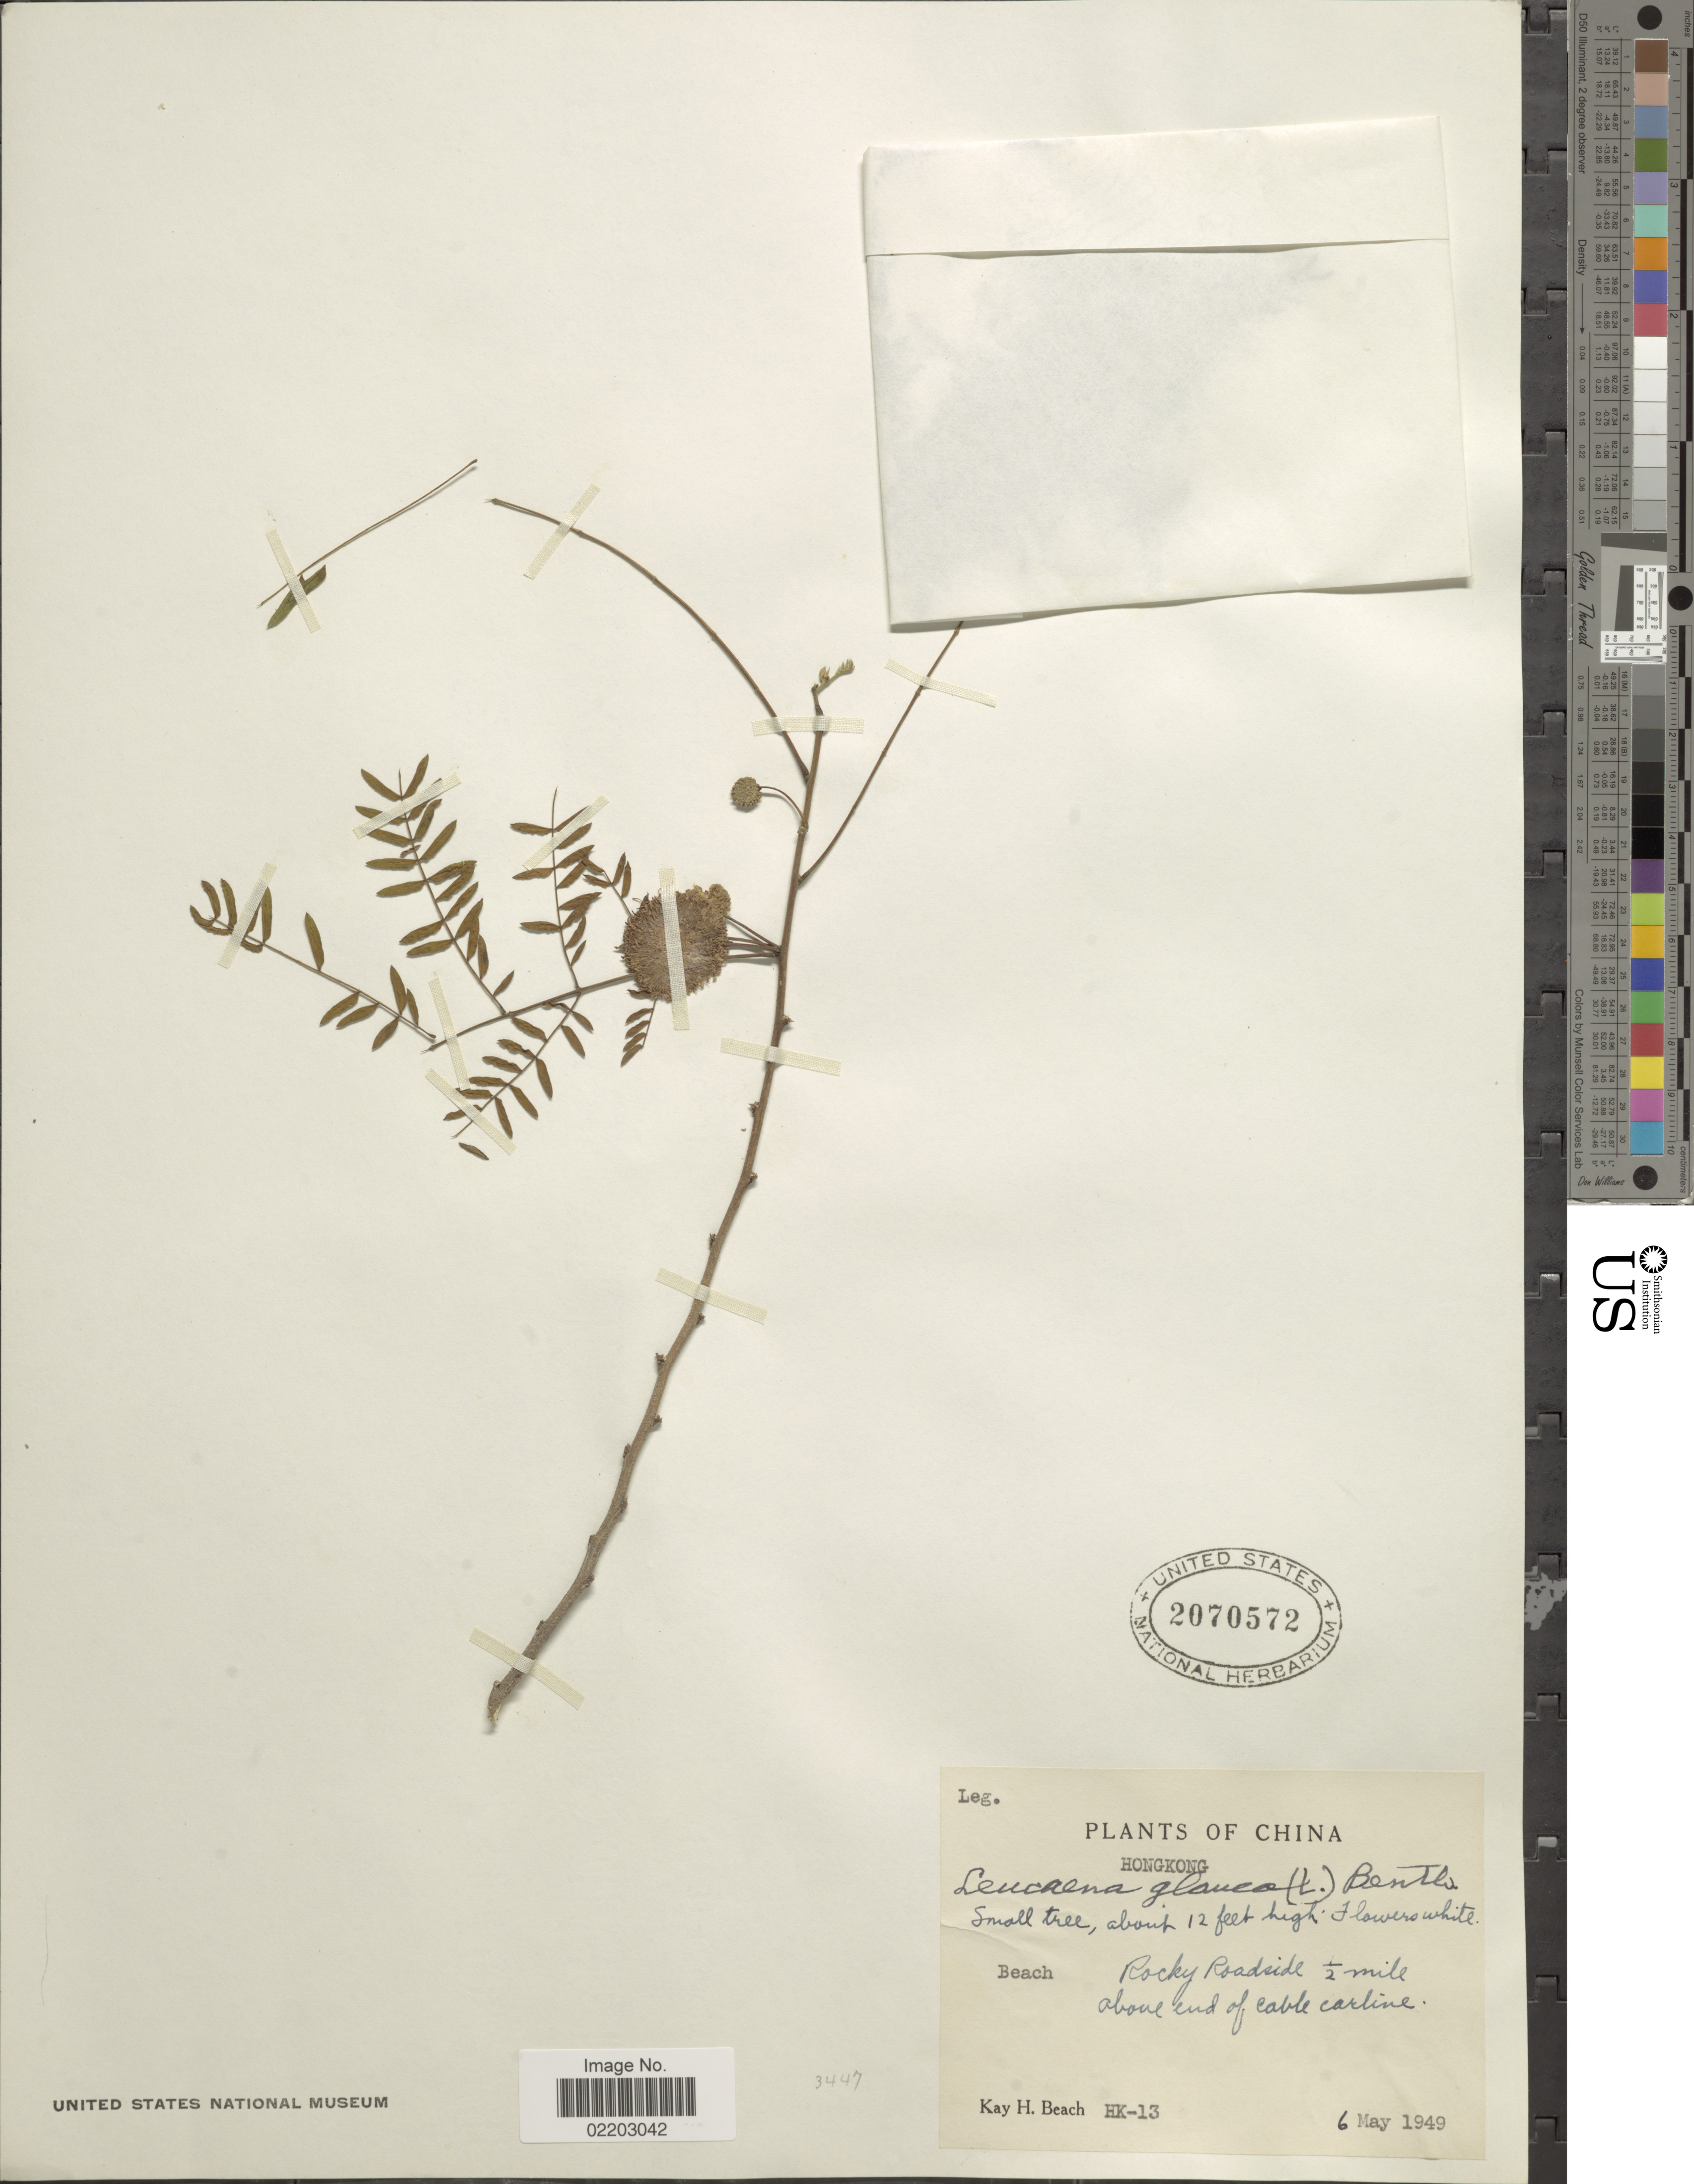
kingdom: Plantae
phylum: Tracheophyta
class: Magnoliopsida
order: Fabales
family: Fabaceae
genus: Leucaena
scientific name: Leucaena leucocephala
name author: (Lam.) de Wit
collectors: K. H. Beach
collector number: HK-13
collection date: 1949-05-06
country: China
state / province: Hong Kong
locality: China, Hong Kong. Beach, Rocky Roadside ½ mile above end of cable carline.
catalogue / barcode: US 2070572